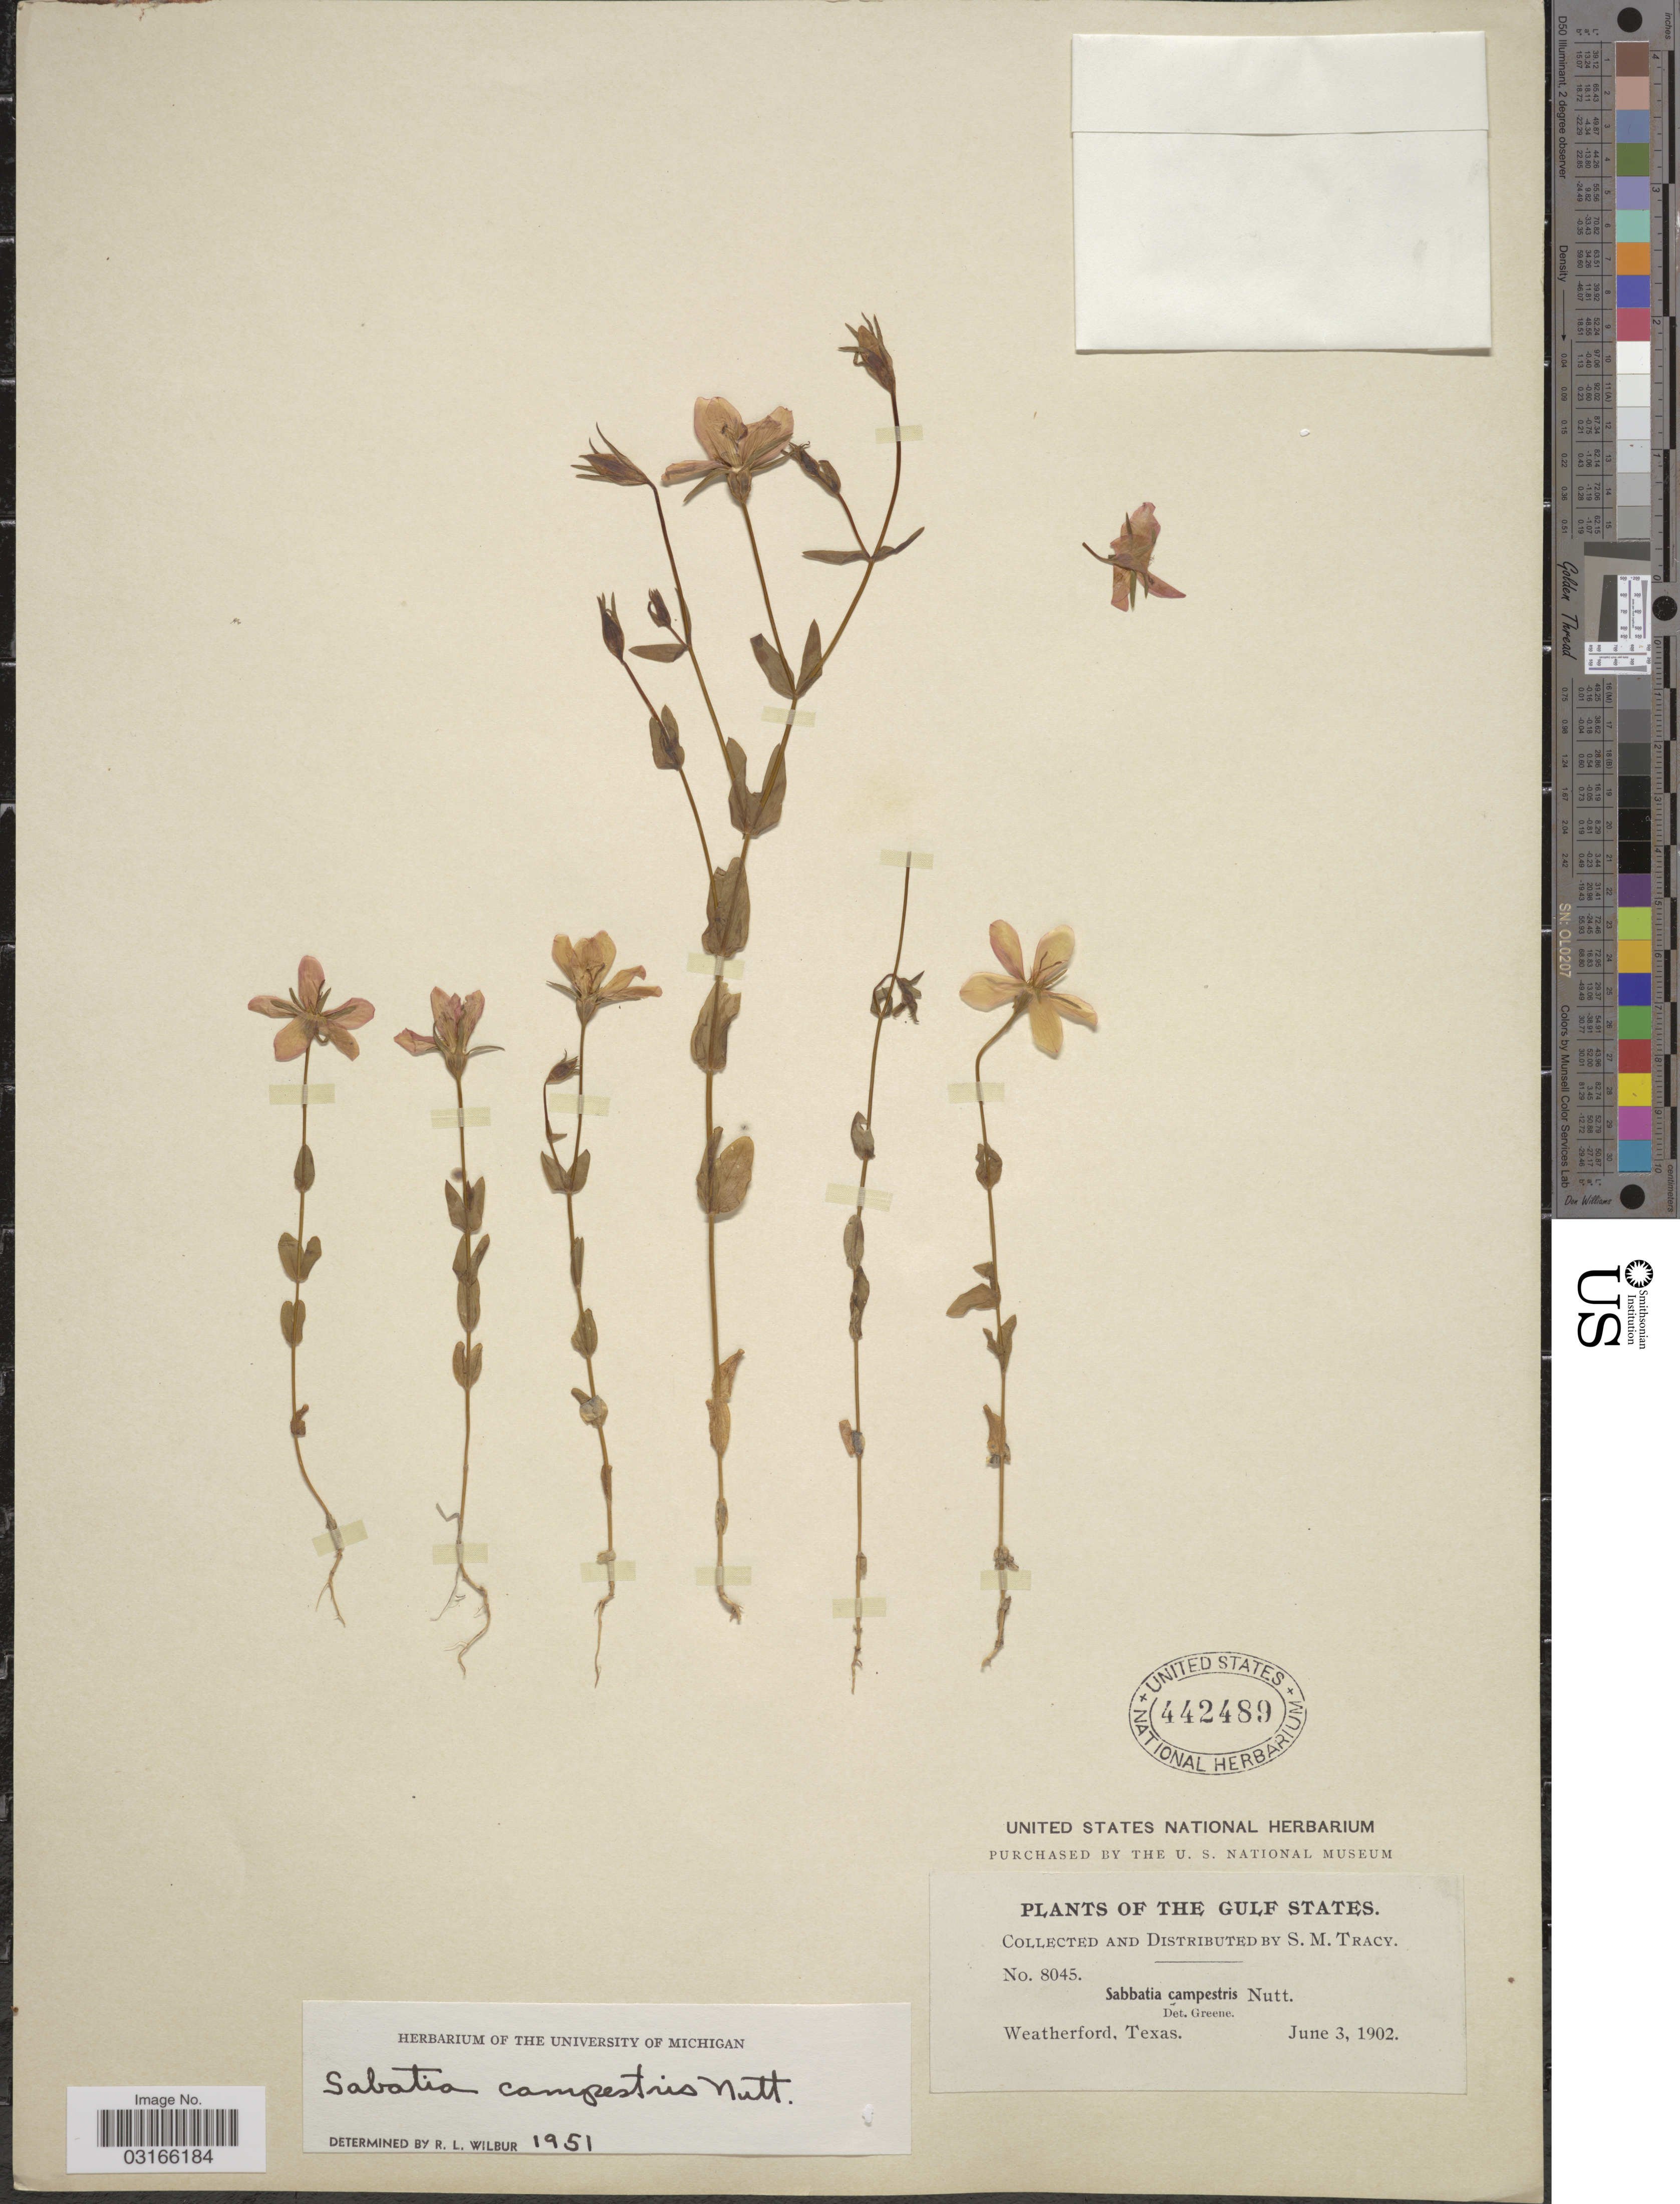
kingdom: Plantae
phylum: Tracheophyta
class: Magnoliopsida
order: Gentianales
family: Gentianaceae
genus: Sabatia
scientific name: Sabatia campestris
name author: Nutt.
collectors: S. M. Tracy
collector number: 8045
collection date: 1902-06-03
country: United States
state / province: Texas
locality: The Gulf States. Weatherford.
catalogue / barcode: US 442489